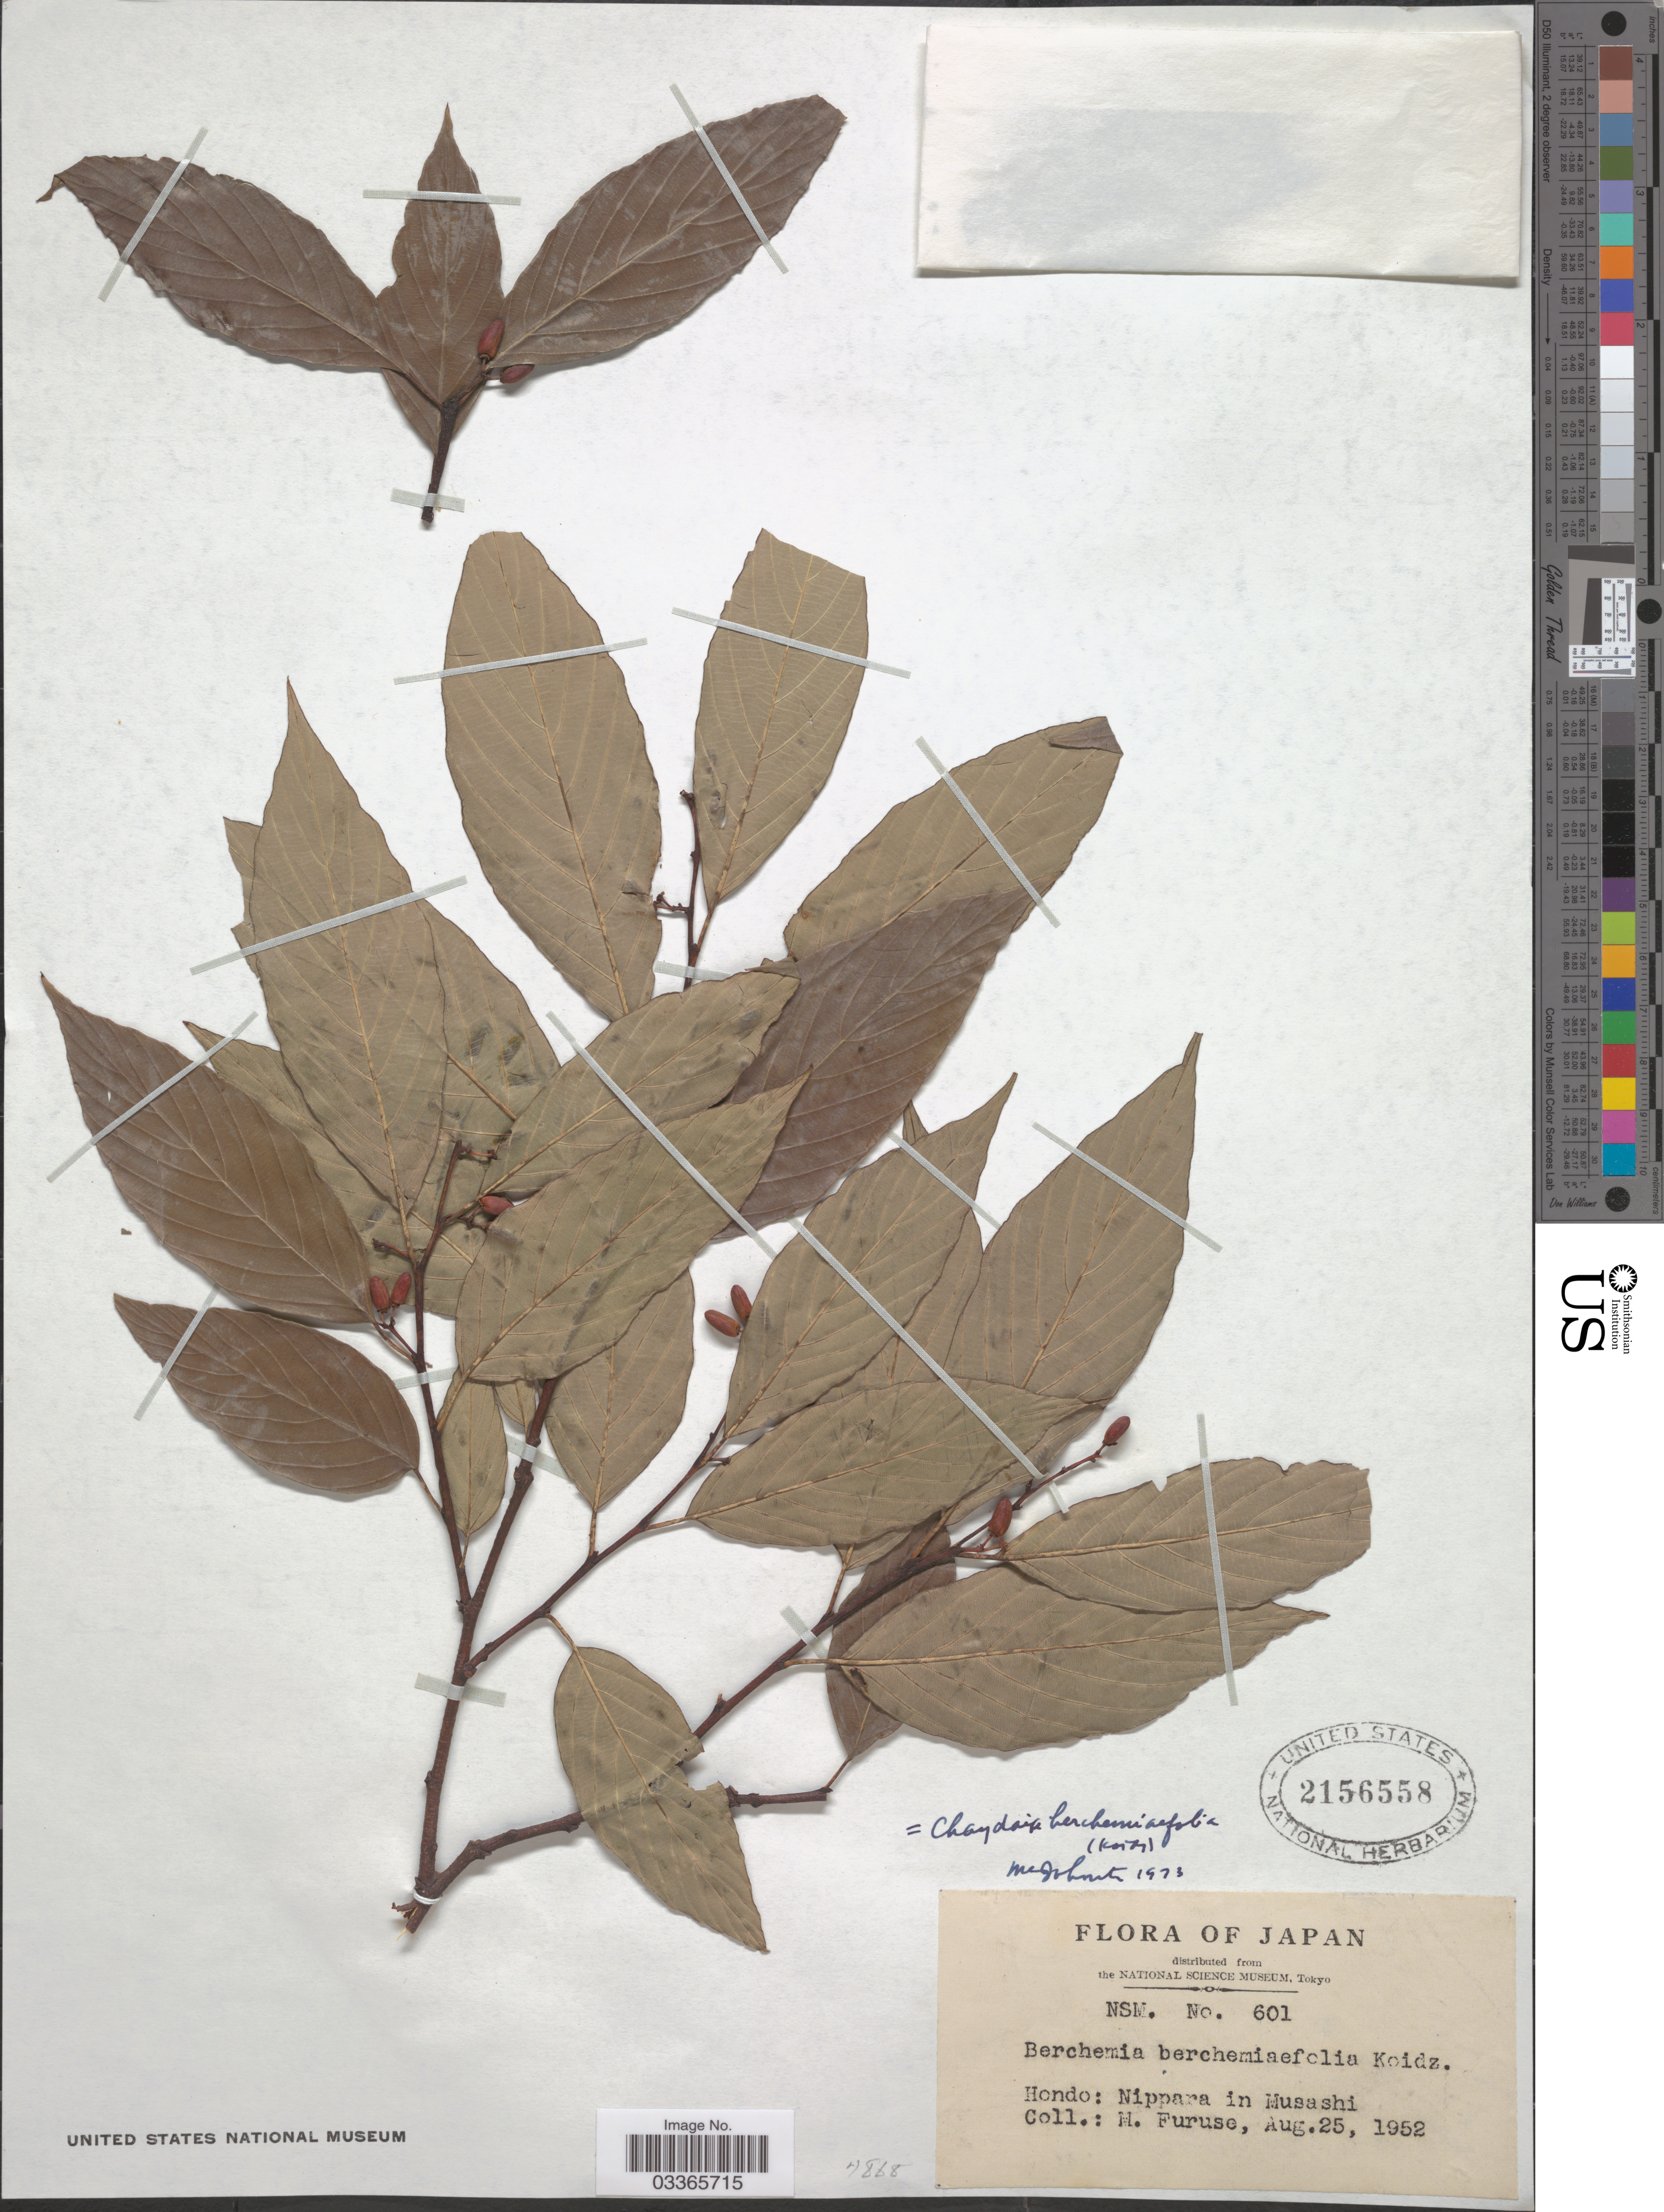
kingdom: Plantae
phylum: Tracheophyta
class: Magnoliopsida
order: Rosales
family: Rhamnaceae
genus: Berchemiella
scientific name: Berchemiella berchemiifolia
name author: (Makino) Nakai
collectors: M. Furuse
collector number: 601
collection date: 1952-08-25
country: Japan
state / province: Tokyo, Federal City of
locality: Hondo: Nippara in Musashi.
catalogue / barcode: US 2156558